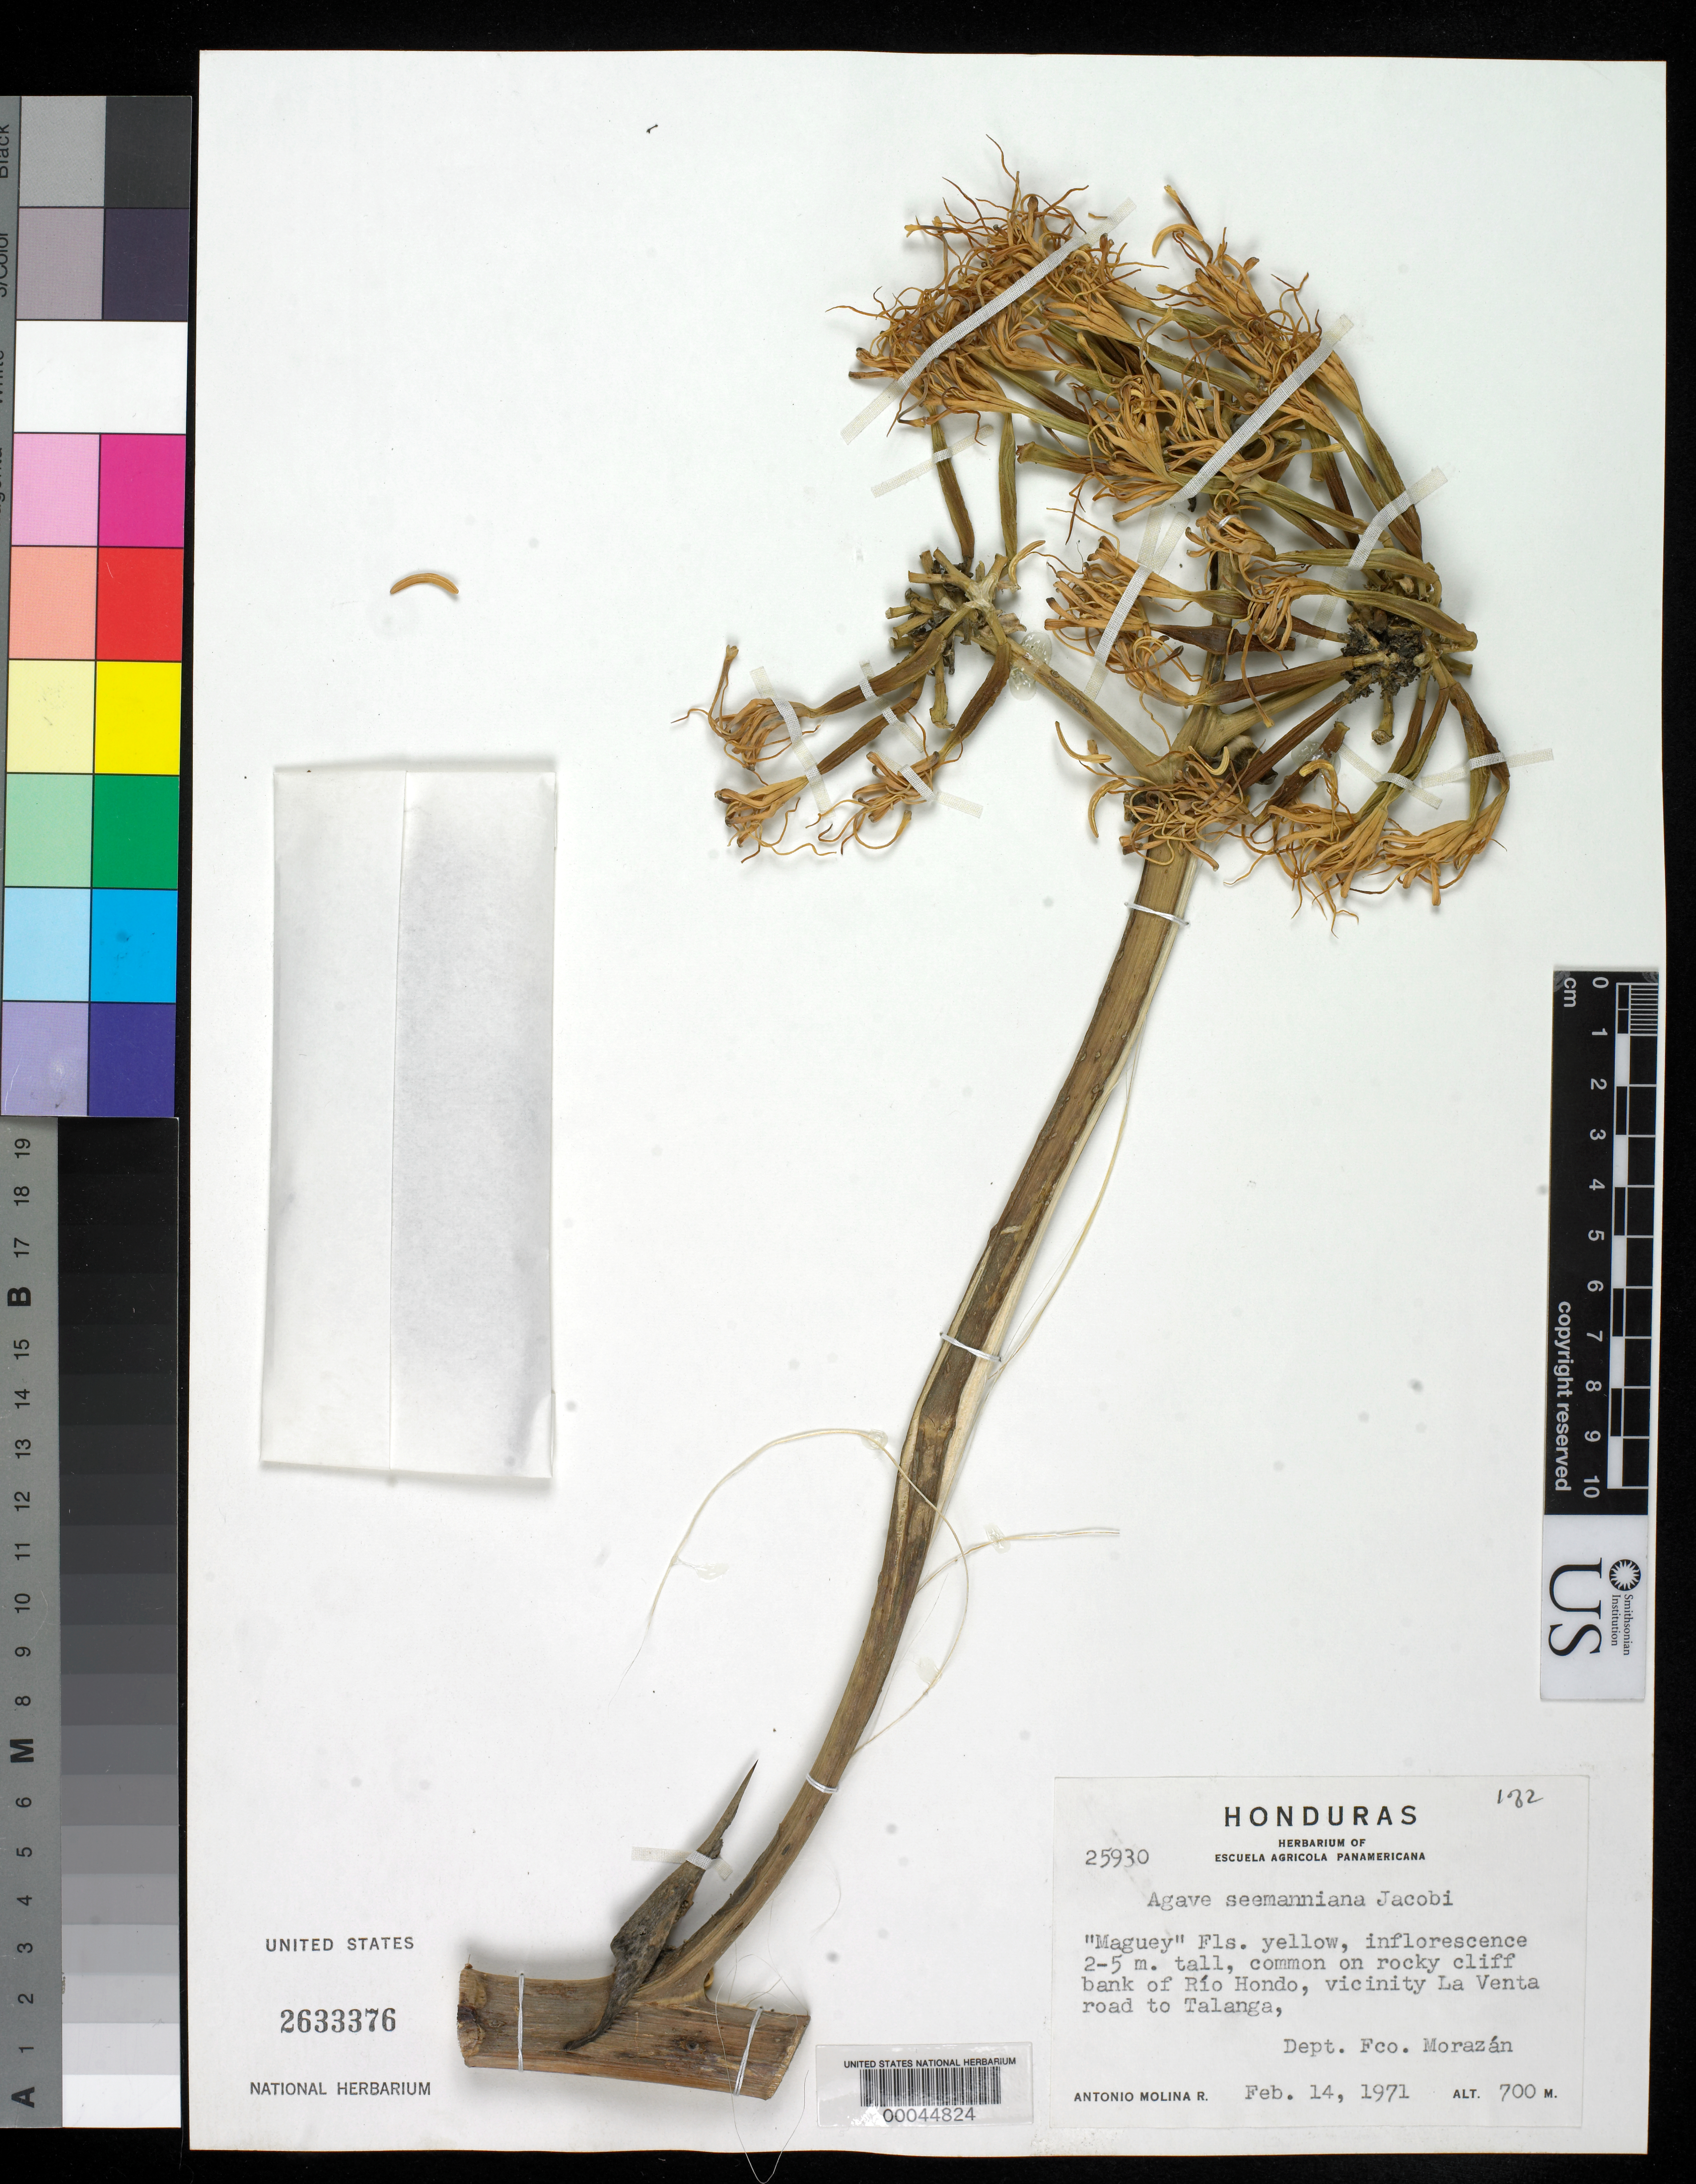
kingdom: Plantae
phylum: Tracheophyta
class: Liliopsida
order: Asparagales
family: Asparagaceae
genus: Agave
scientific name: Agave seemanniana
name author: Jacobi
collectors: A. Molina R.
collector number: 25930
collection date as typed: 14 Feb 1971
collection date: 1971-02-14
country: Honduras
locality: On rocky cliff bank of rio hondo, vicinity La Venta road to Talanga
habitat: Common on rocky cliff bank of rio hondo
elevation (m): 700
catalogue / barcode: US 2633376